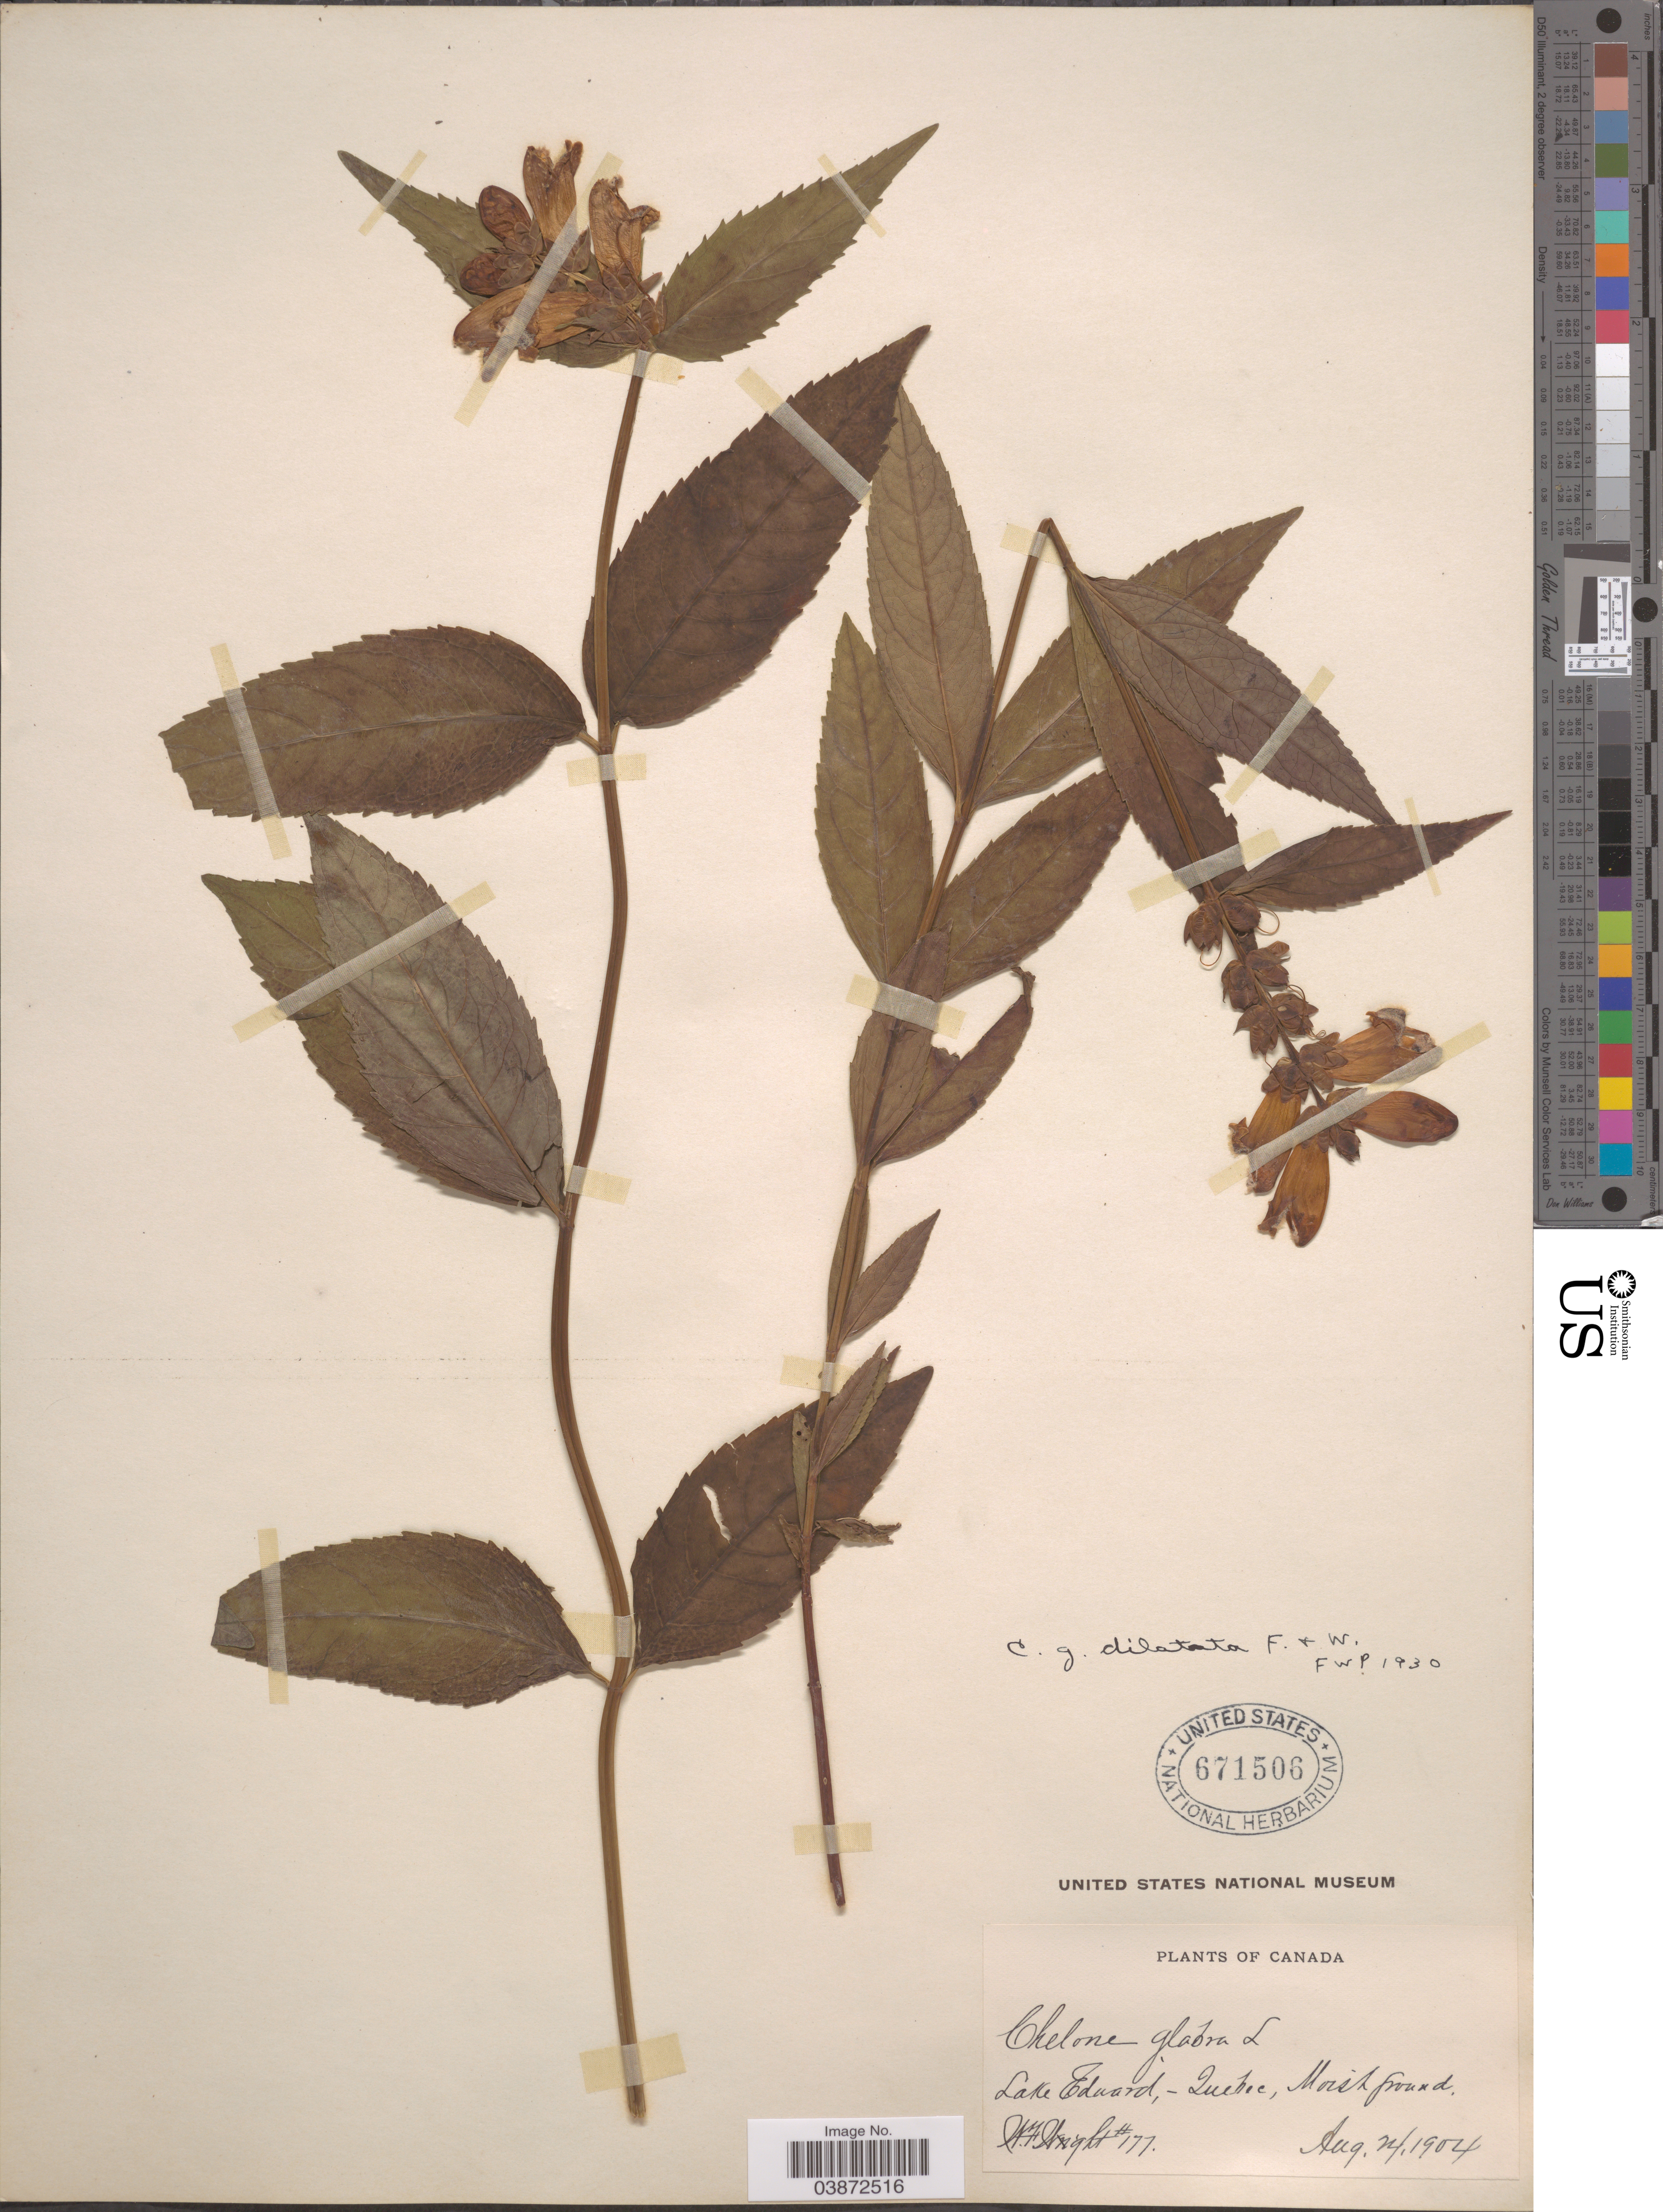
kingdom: Plantae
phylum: Tracheophyta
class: Magnoliopsida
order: Lamiales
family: Plantaginaceae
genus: Chelone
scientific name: Chelone glabra var. dilatata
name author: (Fernald & Wiegand) Pennell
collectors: W. F. Wright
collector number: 177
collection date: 1904-08-24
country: Canada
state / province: Quebec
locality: Lake Eduard.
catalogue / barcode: US 671506